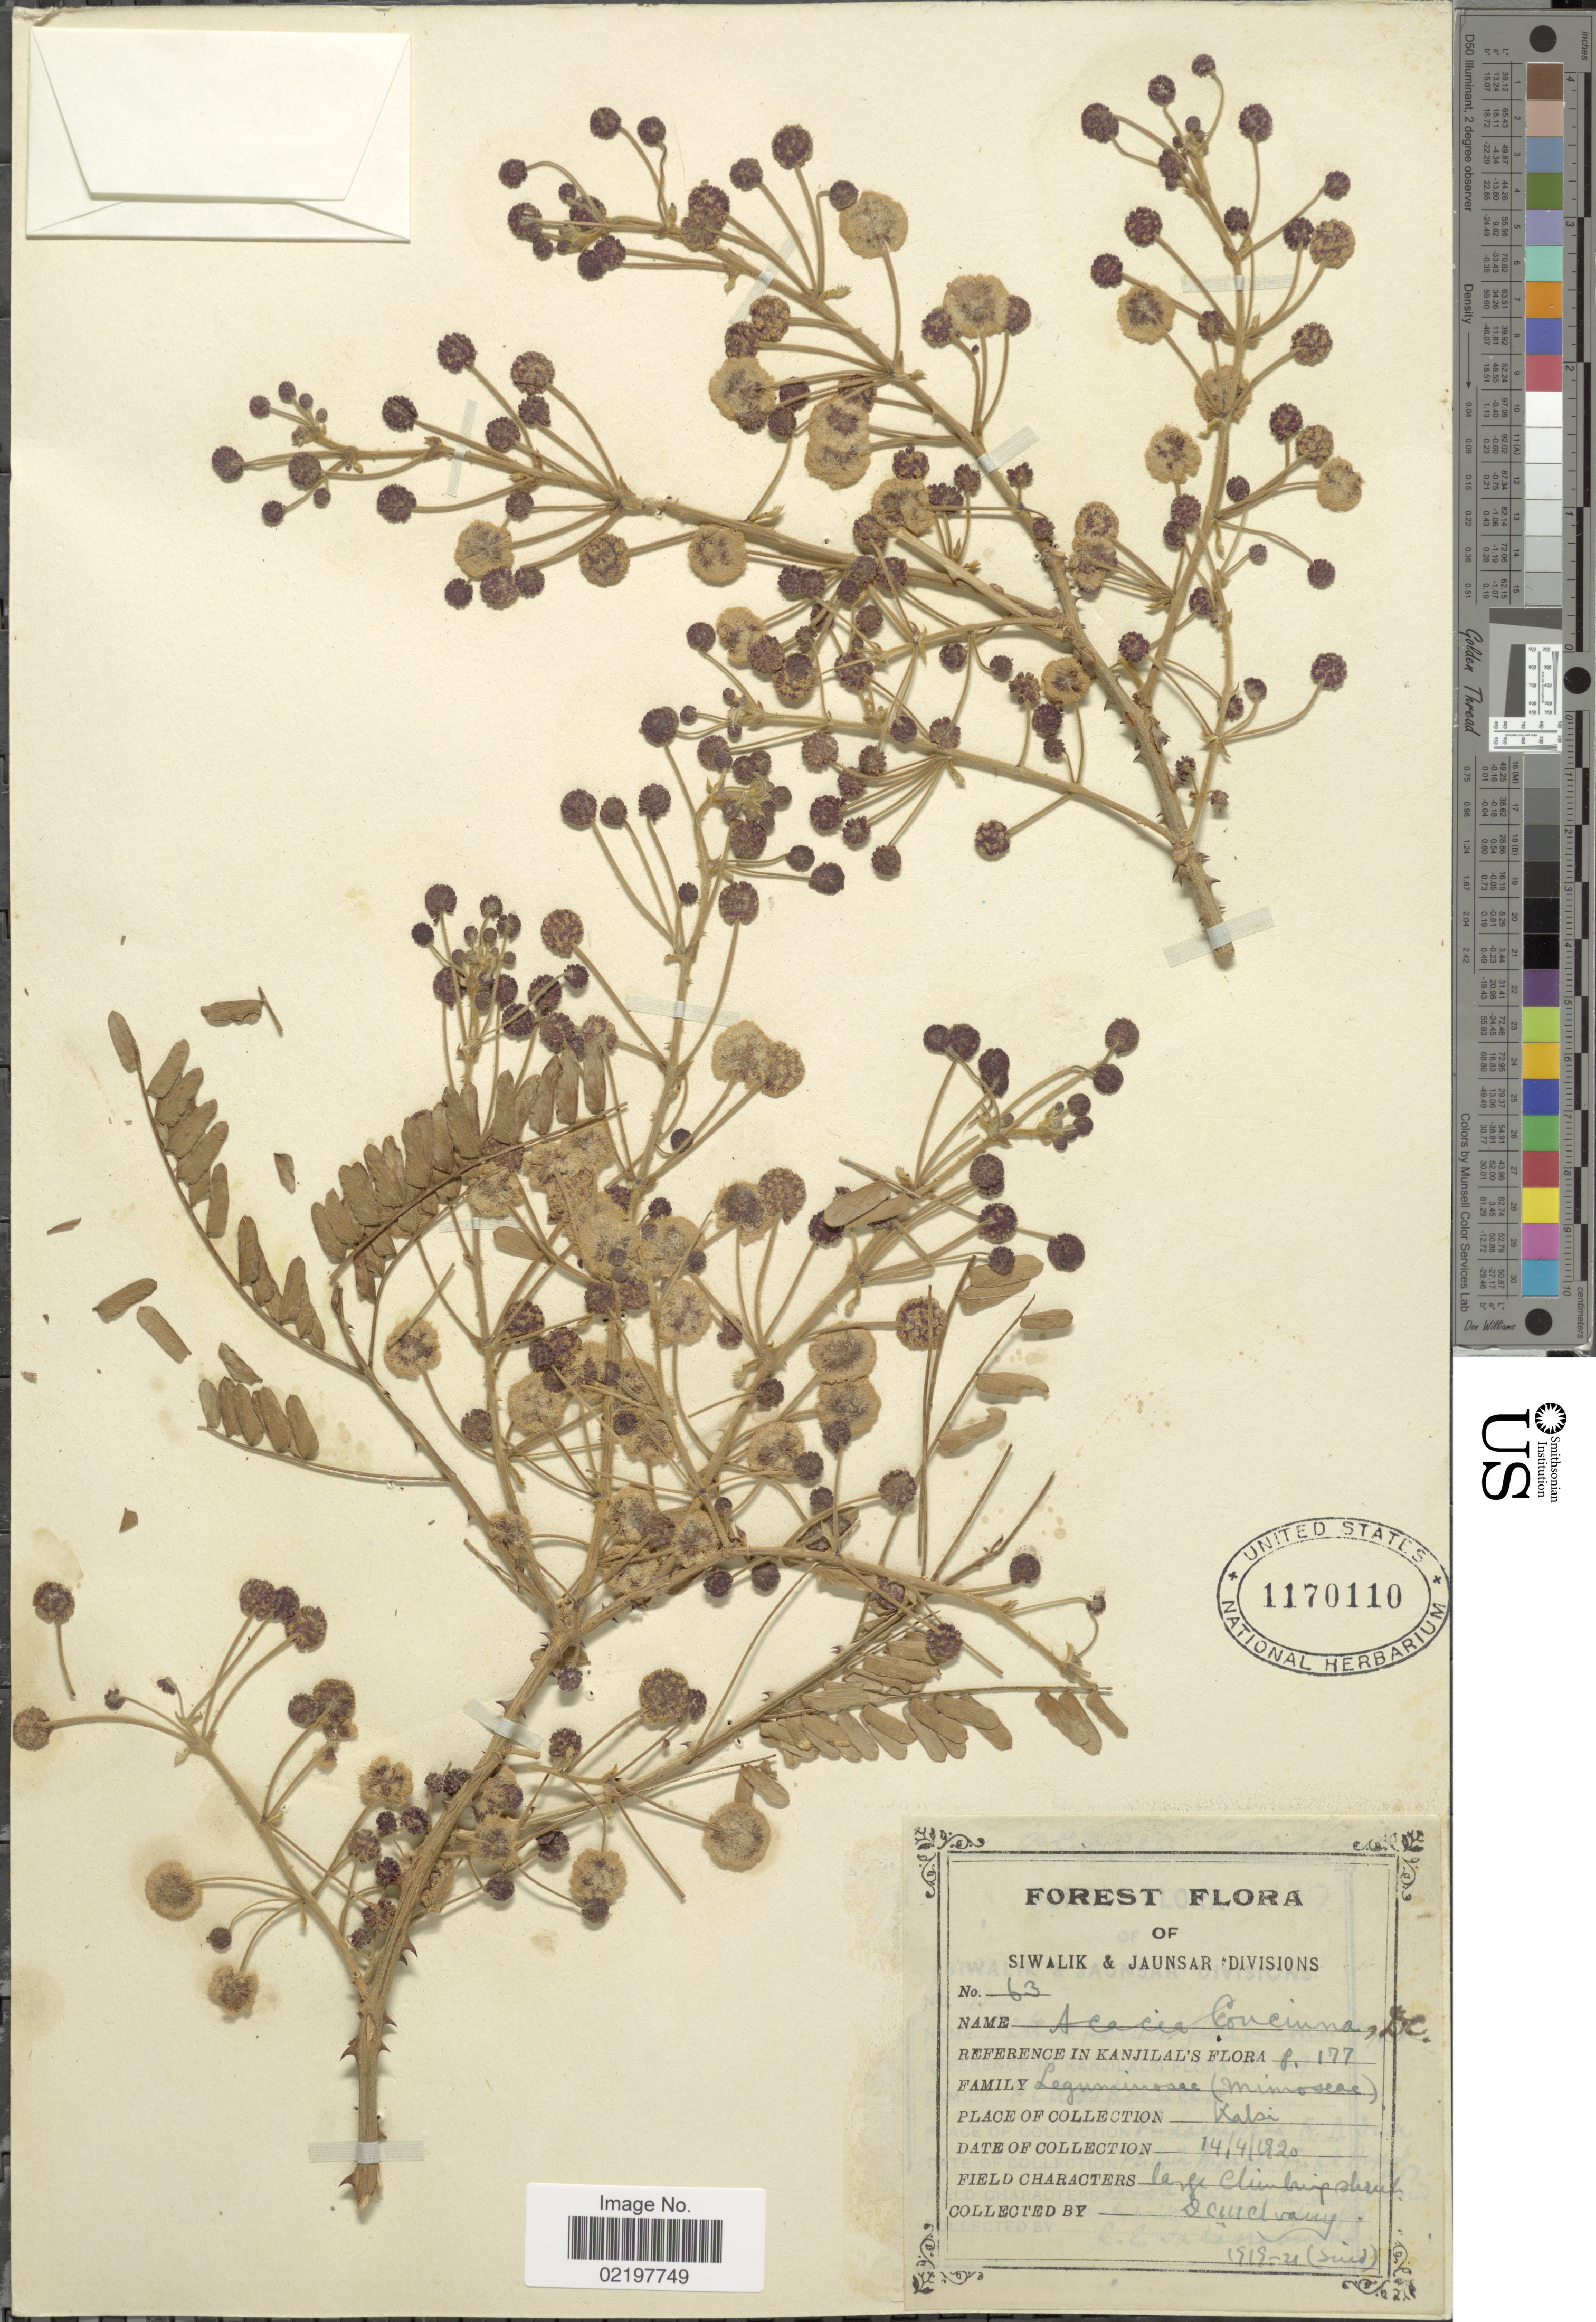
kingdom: Plantae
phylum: Tracheophyta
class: Magnoliopsida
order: Fabales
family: Fabaceae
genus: Senegalia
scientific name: Senegalia rugata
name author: (Lam.) Britton & Rose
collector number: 63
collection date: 1920-04-14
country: India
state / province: Uttarakhand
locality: Kalsi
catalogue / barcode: US 1170110